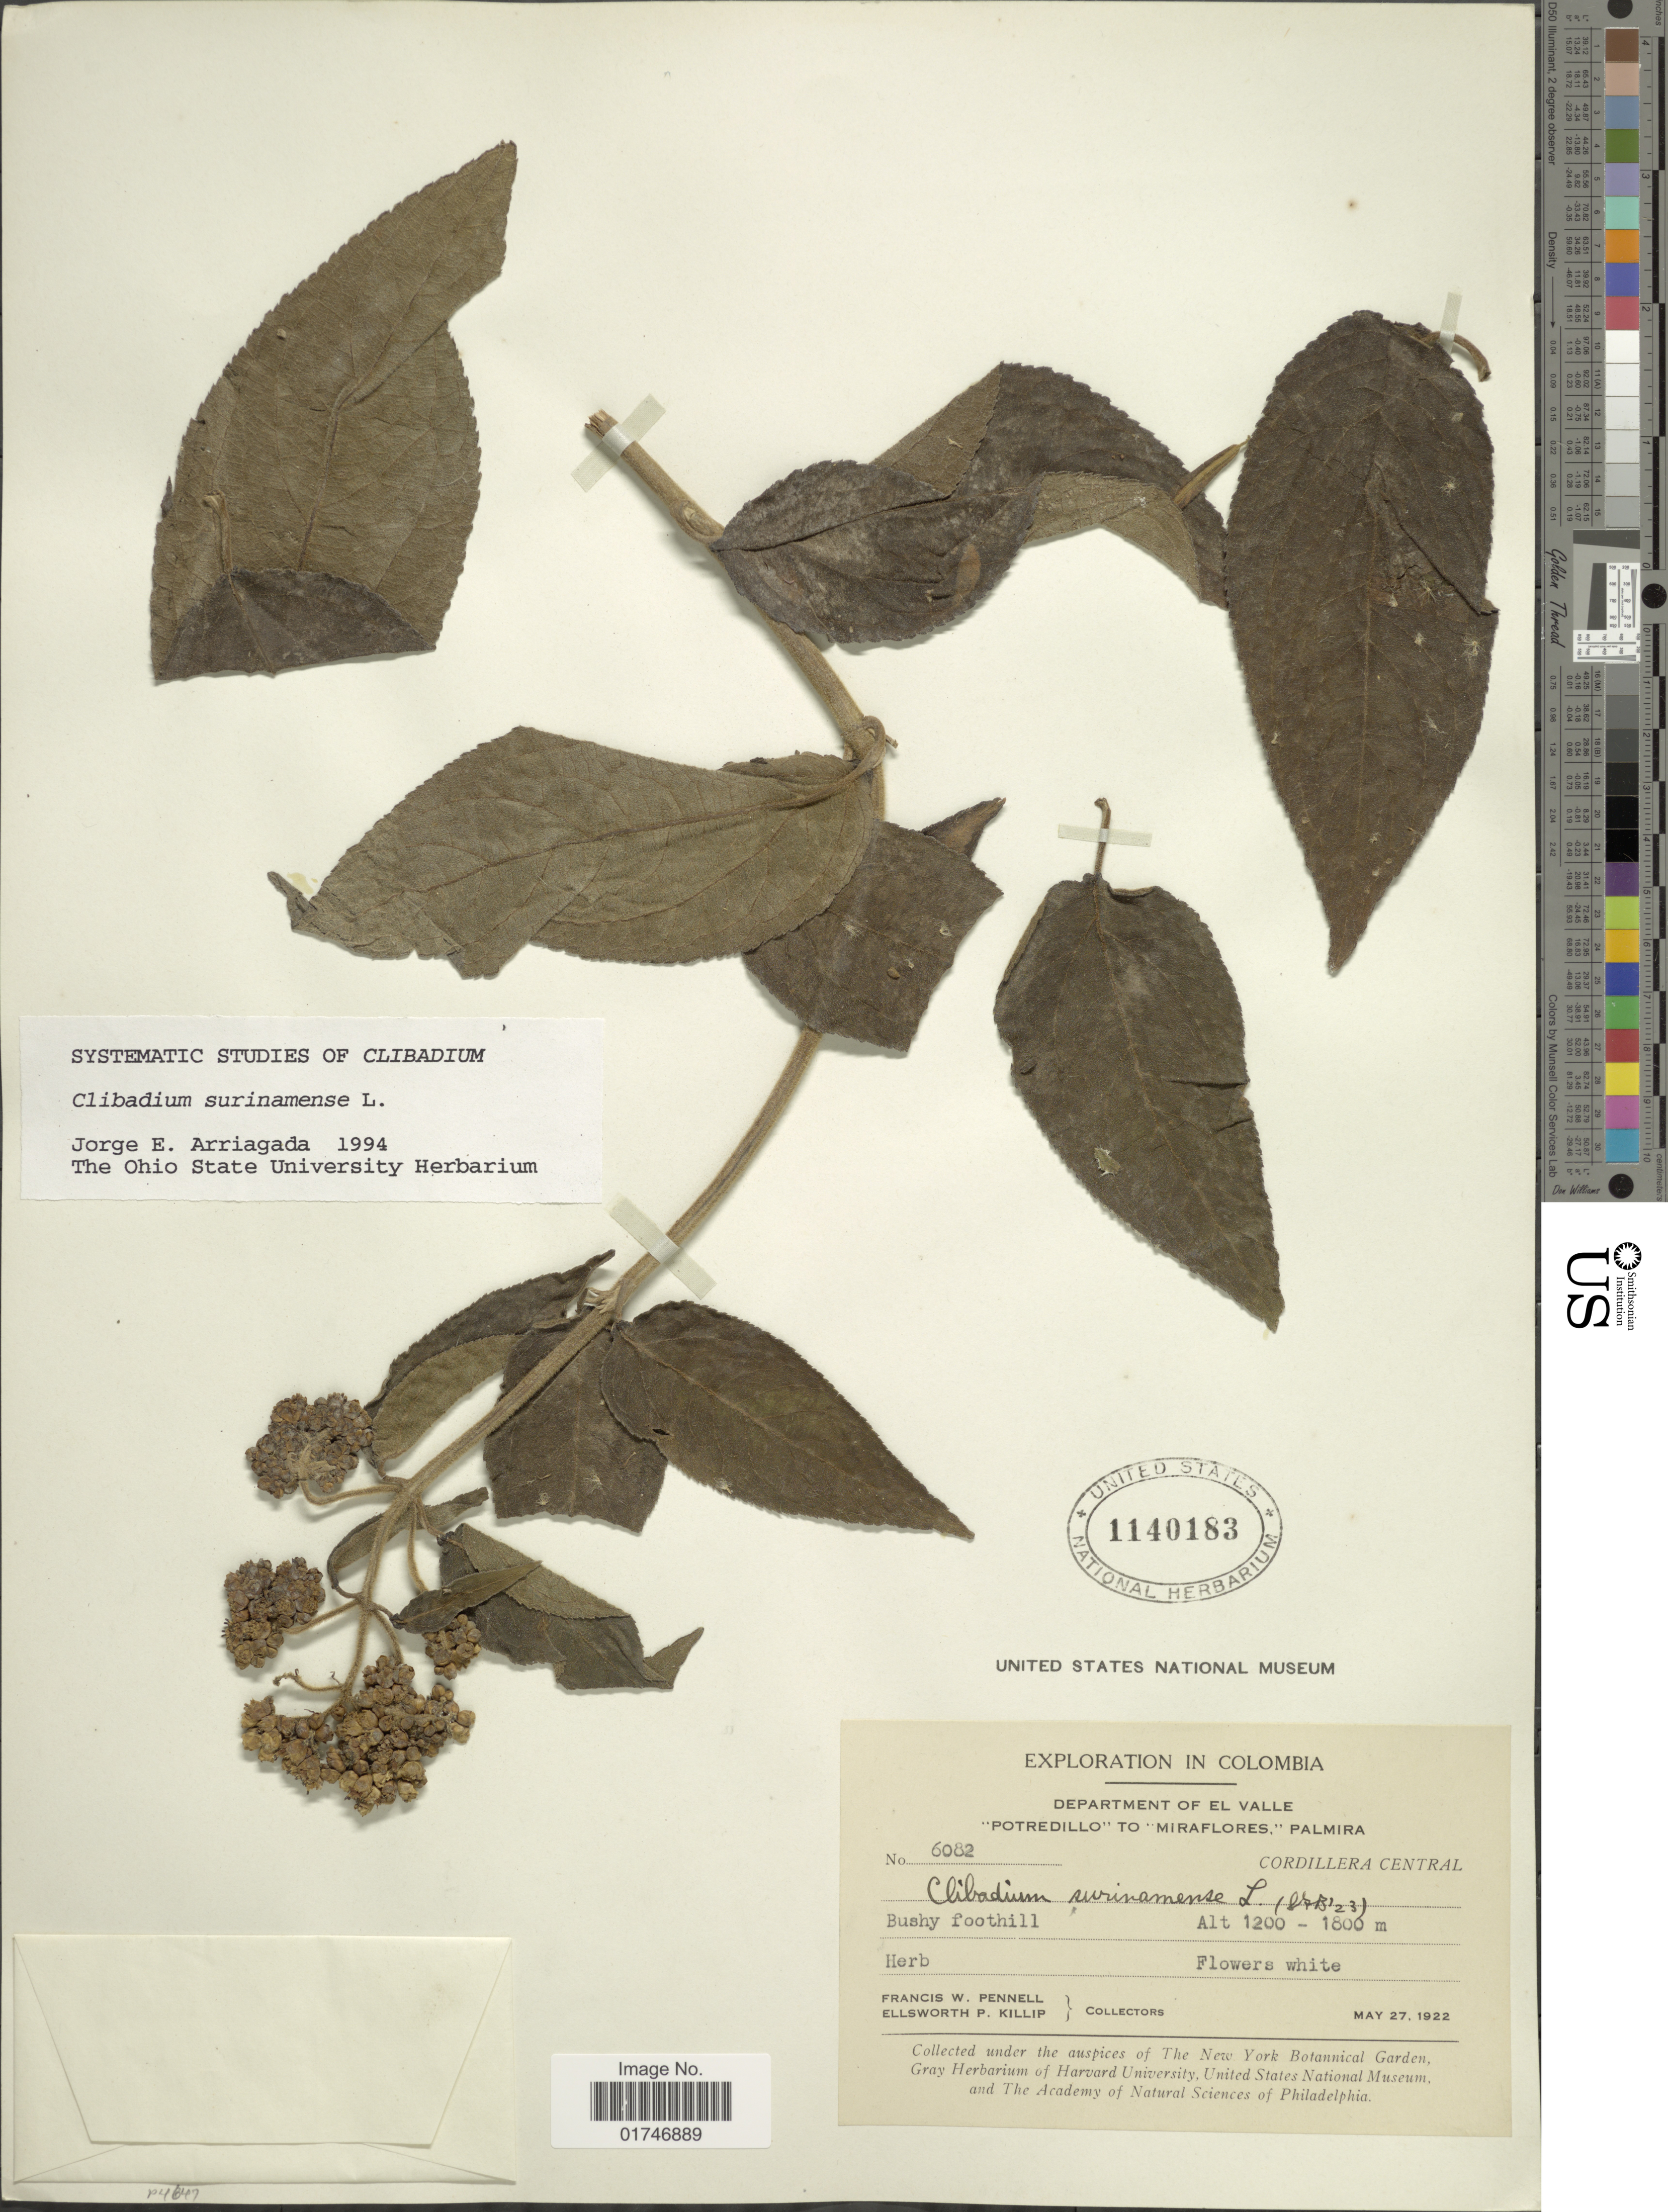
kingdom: Plantae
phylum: Tracheophyta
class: Magnoliopsida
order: Asterales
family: Asteraceae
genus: Clibadium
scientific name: Clibadium surinamense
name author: L.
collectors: F. W. Pennell & E. P. Killip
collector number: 6082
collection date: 1922-05-27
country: Colombia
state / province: Valle del Cauca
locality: Department of El Valle. "Potredillo" to "Miraflores" Palmira. Cordillera Central. Bushy foothill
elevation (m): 1200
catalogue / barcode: US 1140183